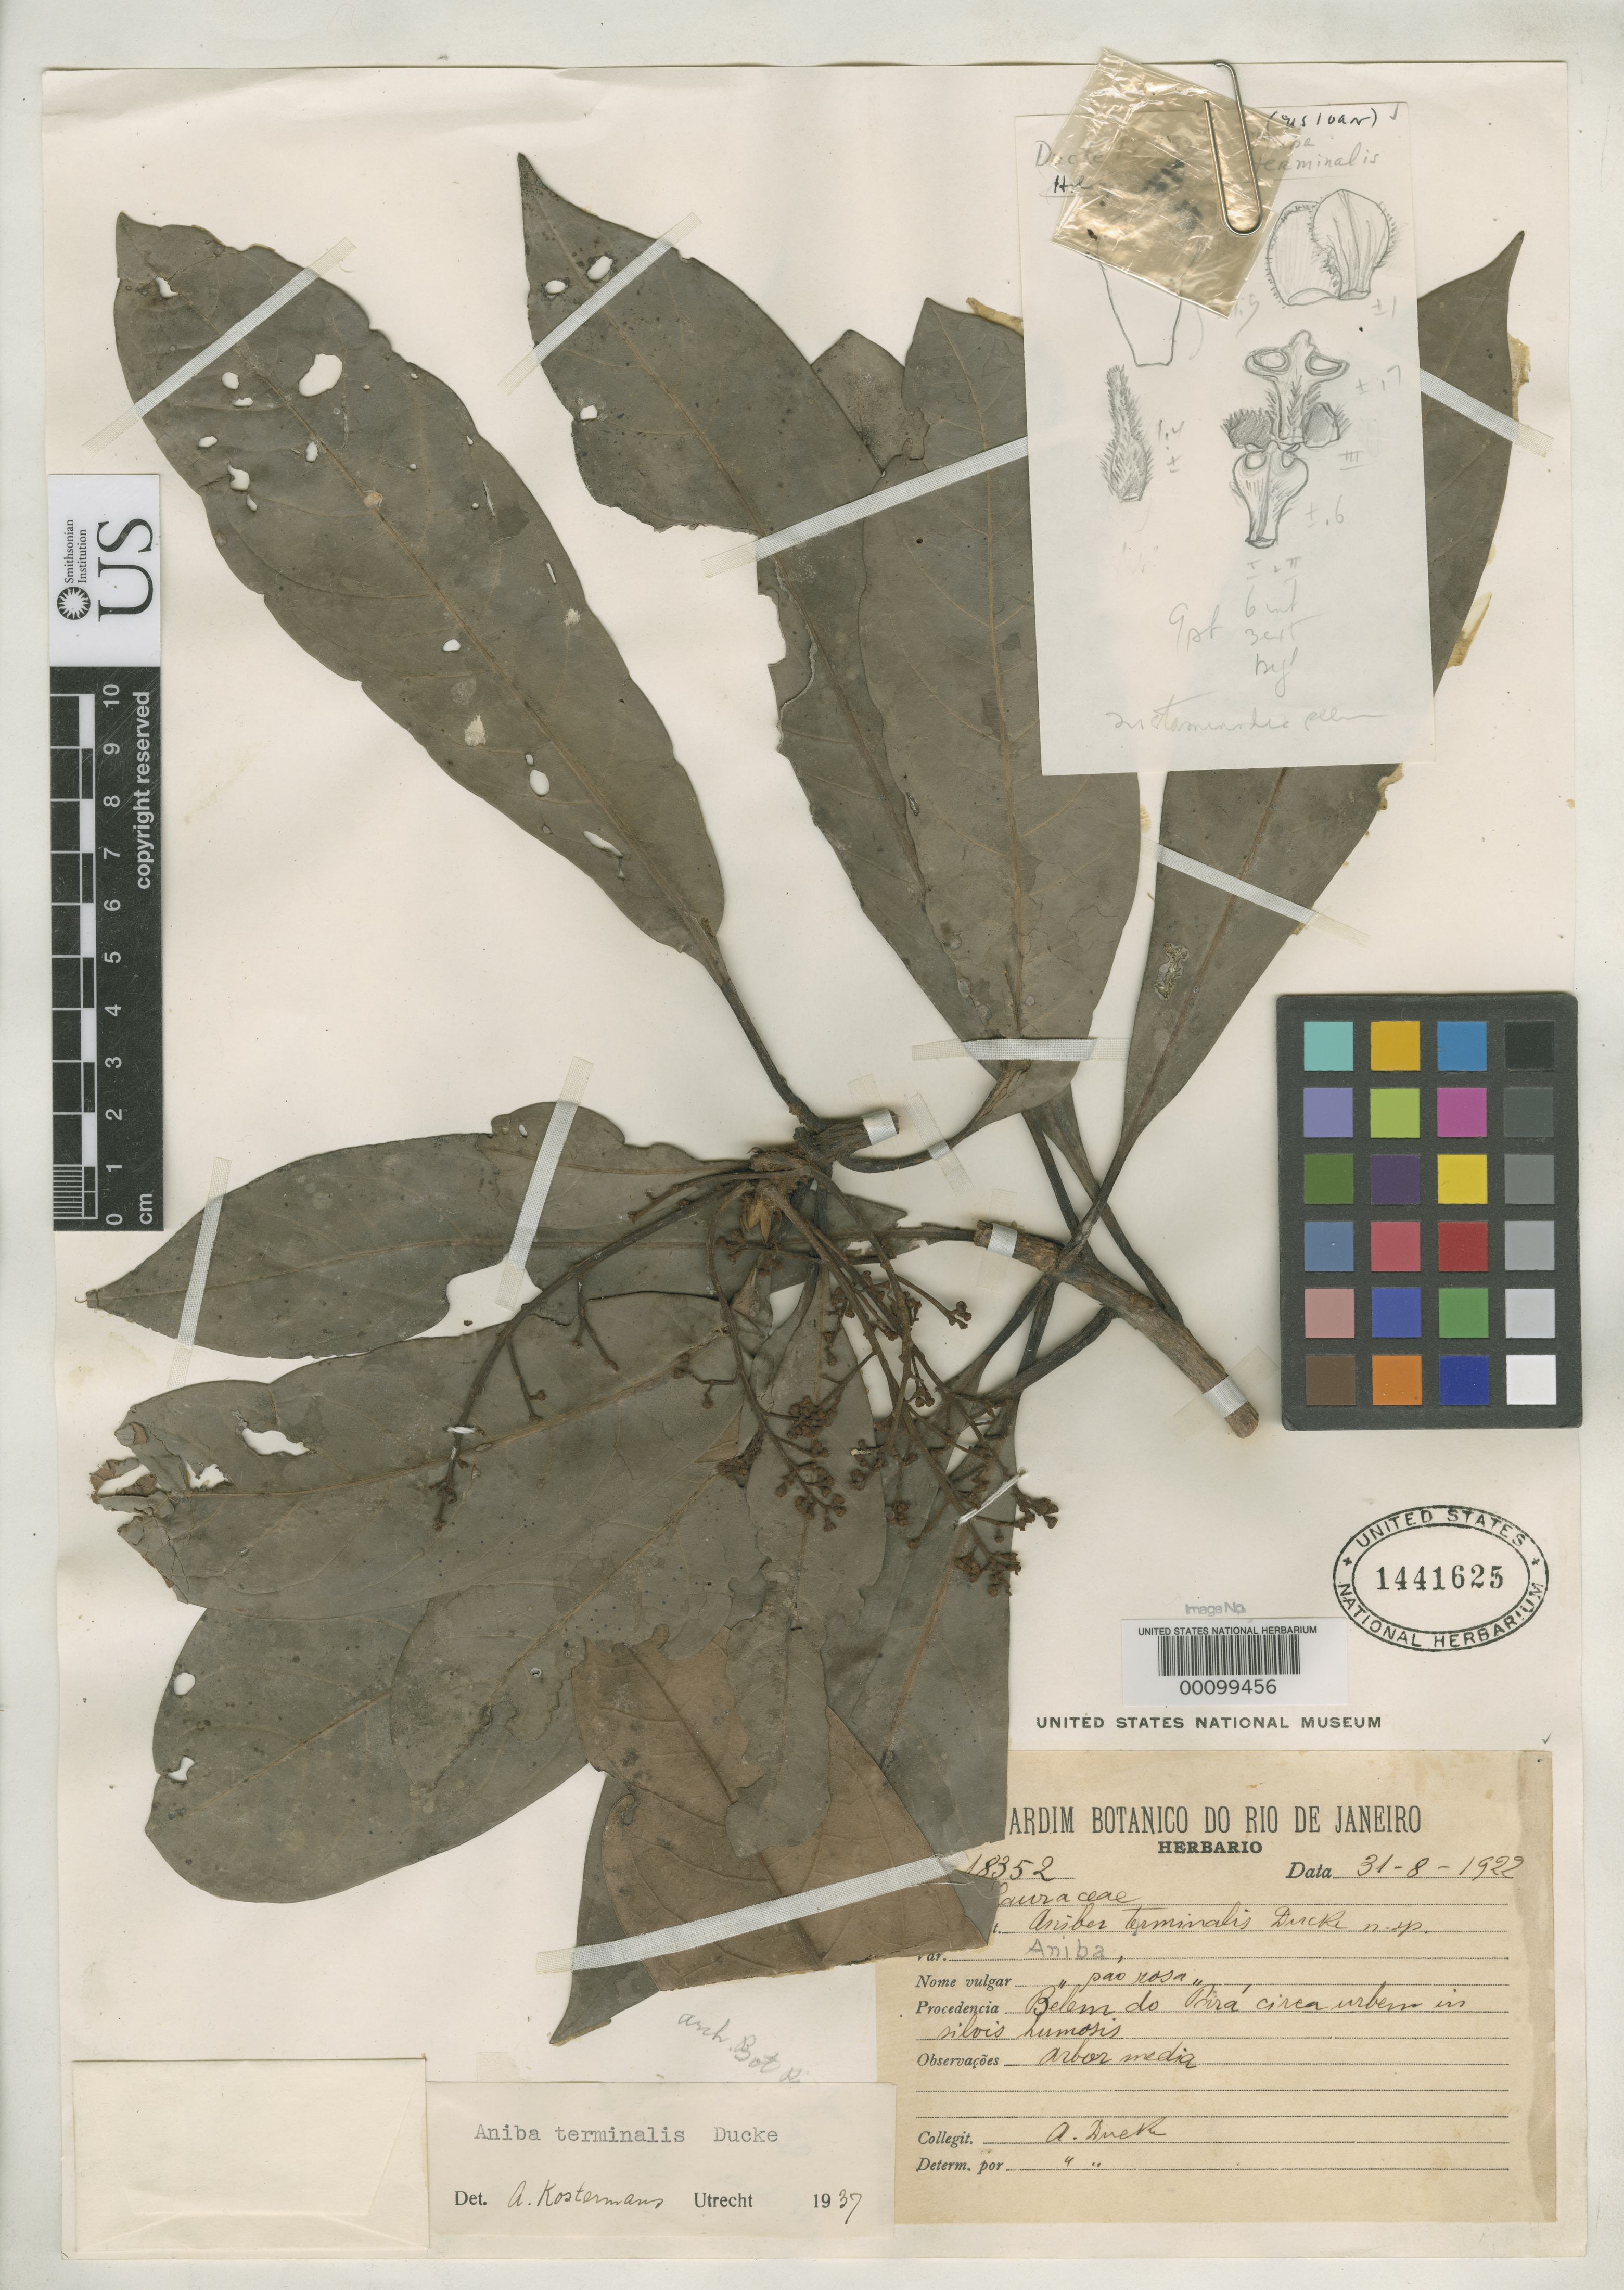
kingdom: Plantae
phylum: Tracheophyta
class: Magnoliopsida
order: Laurales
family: Lauraceae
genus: Aniba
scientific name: Aniba terminalis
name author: Ducke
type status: Isotype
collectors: A. Ducke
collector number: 18352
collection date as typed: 31 Aug 1922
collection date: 1922-08-31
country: Brazil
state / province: Pará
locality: Belem.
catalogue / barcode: US 1441625